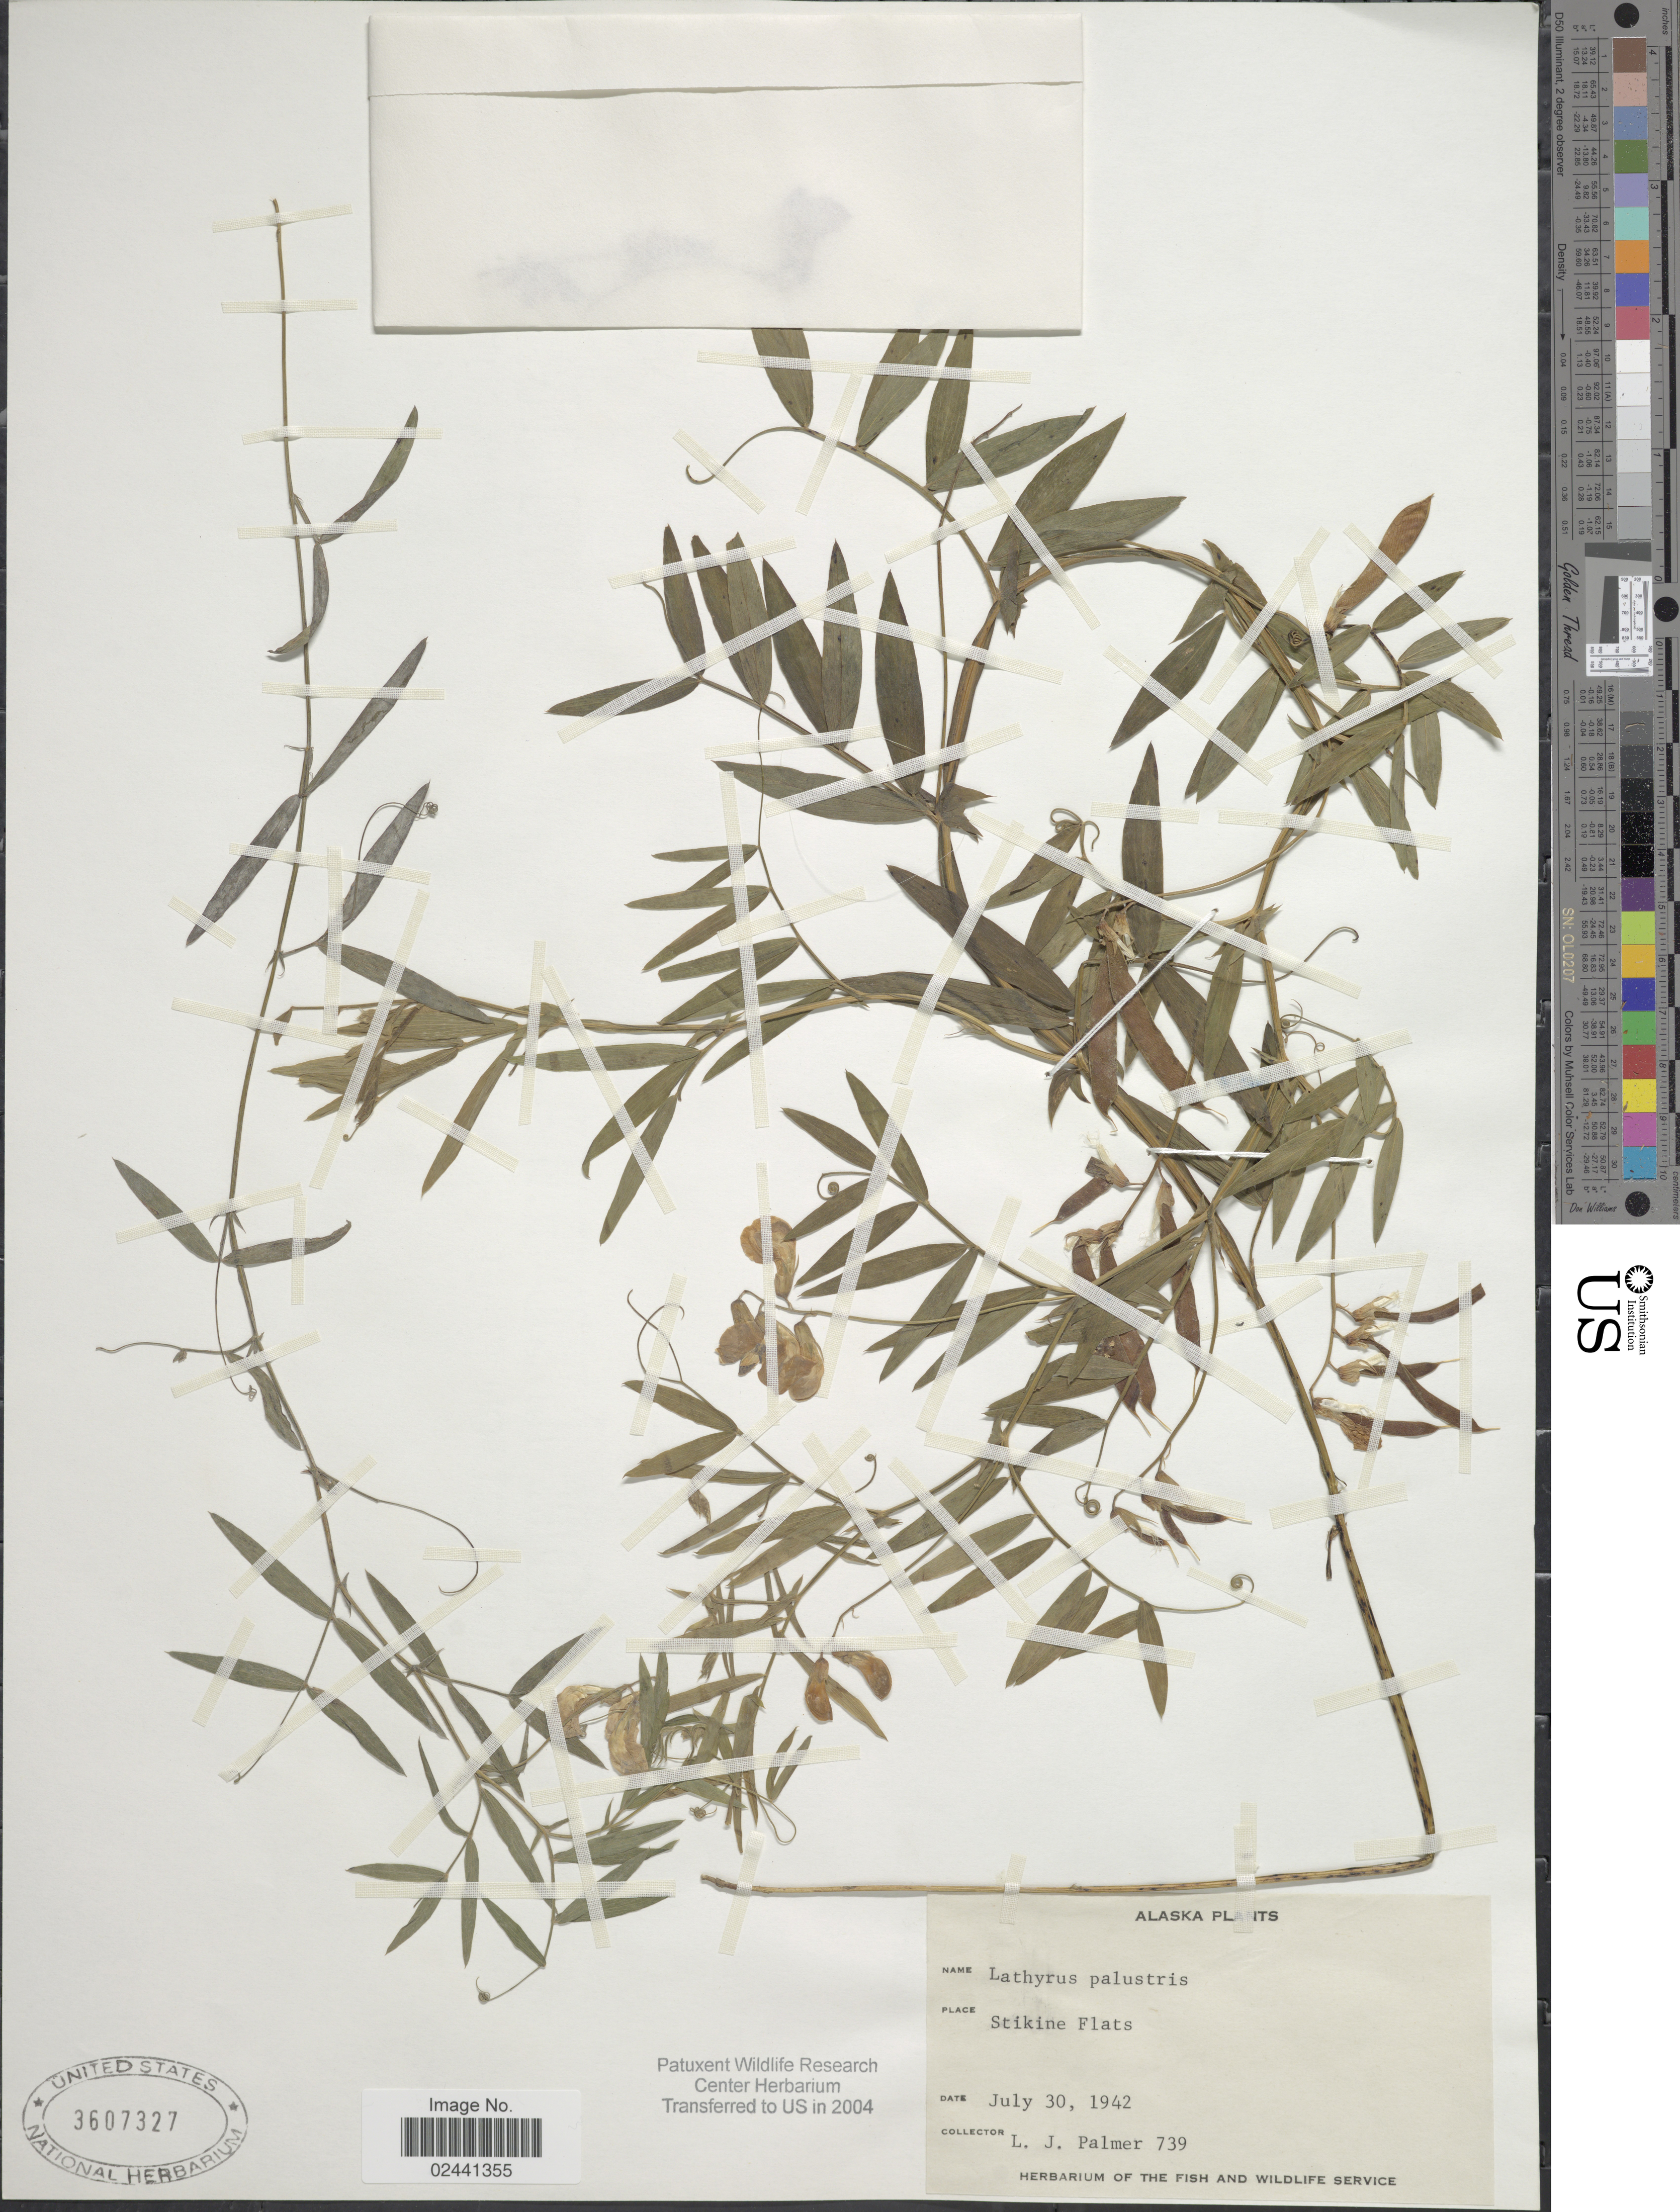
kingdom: Plantae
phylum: Tracheophyta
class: Magnoliopsida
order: Fabales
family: Fabaceae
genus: Lathyrus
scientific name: Lathyrus palustris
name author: L.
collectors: L. J. Palmer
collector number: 739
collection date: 1942-07-30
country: United States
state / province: Alaska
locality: Stikine Flats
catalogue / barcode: US 3607327